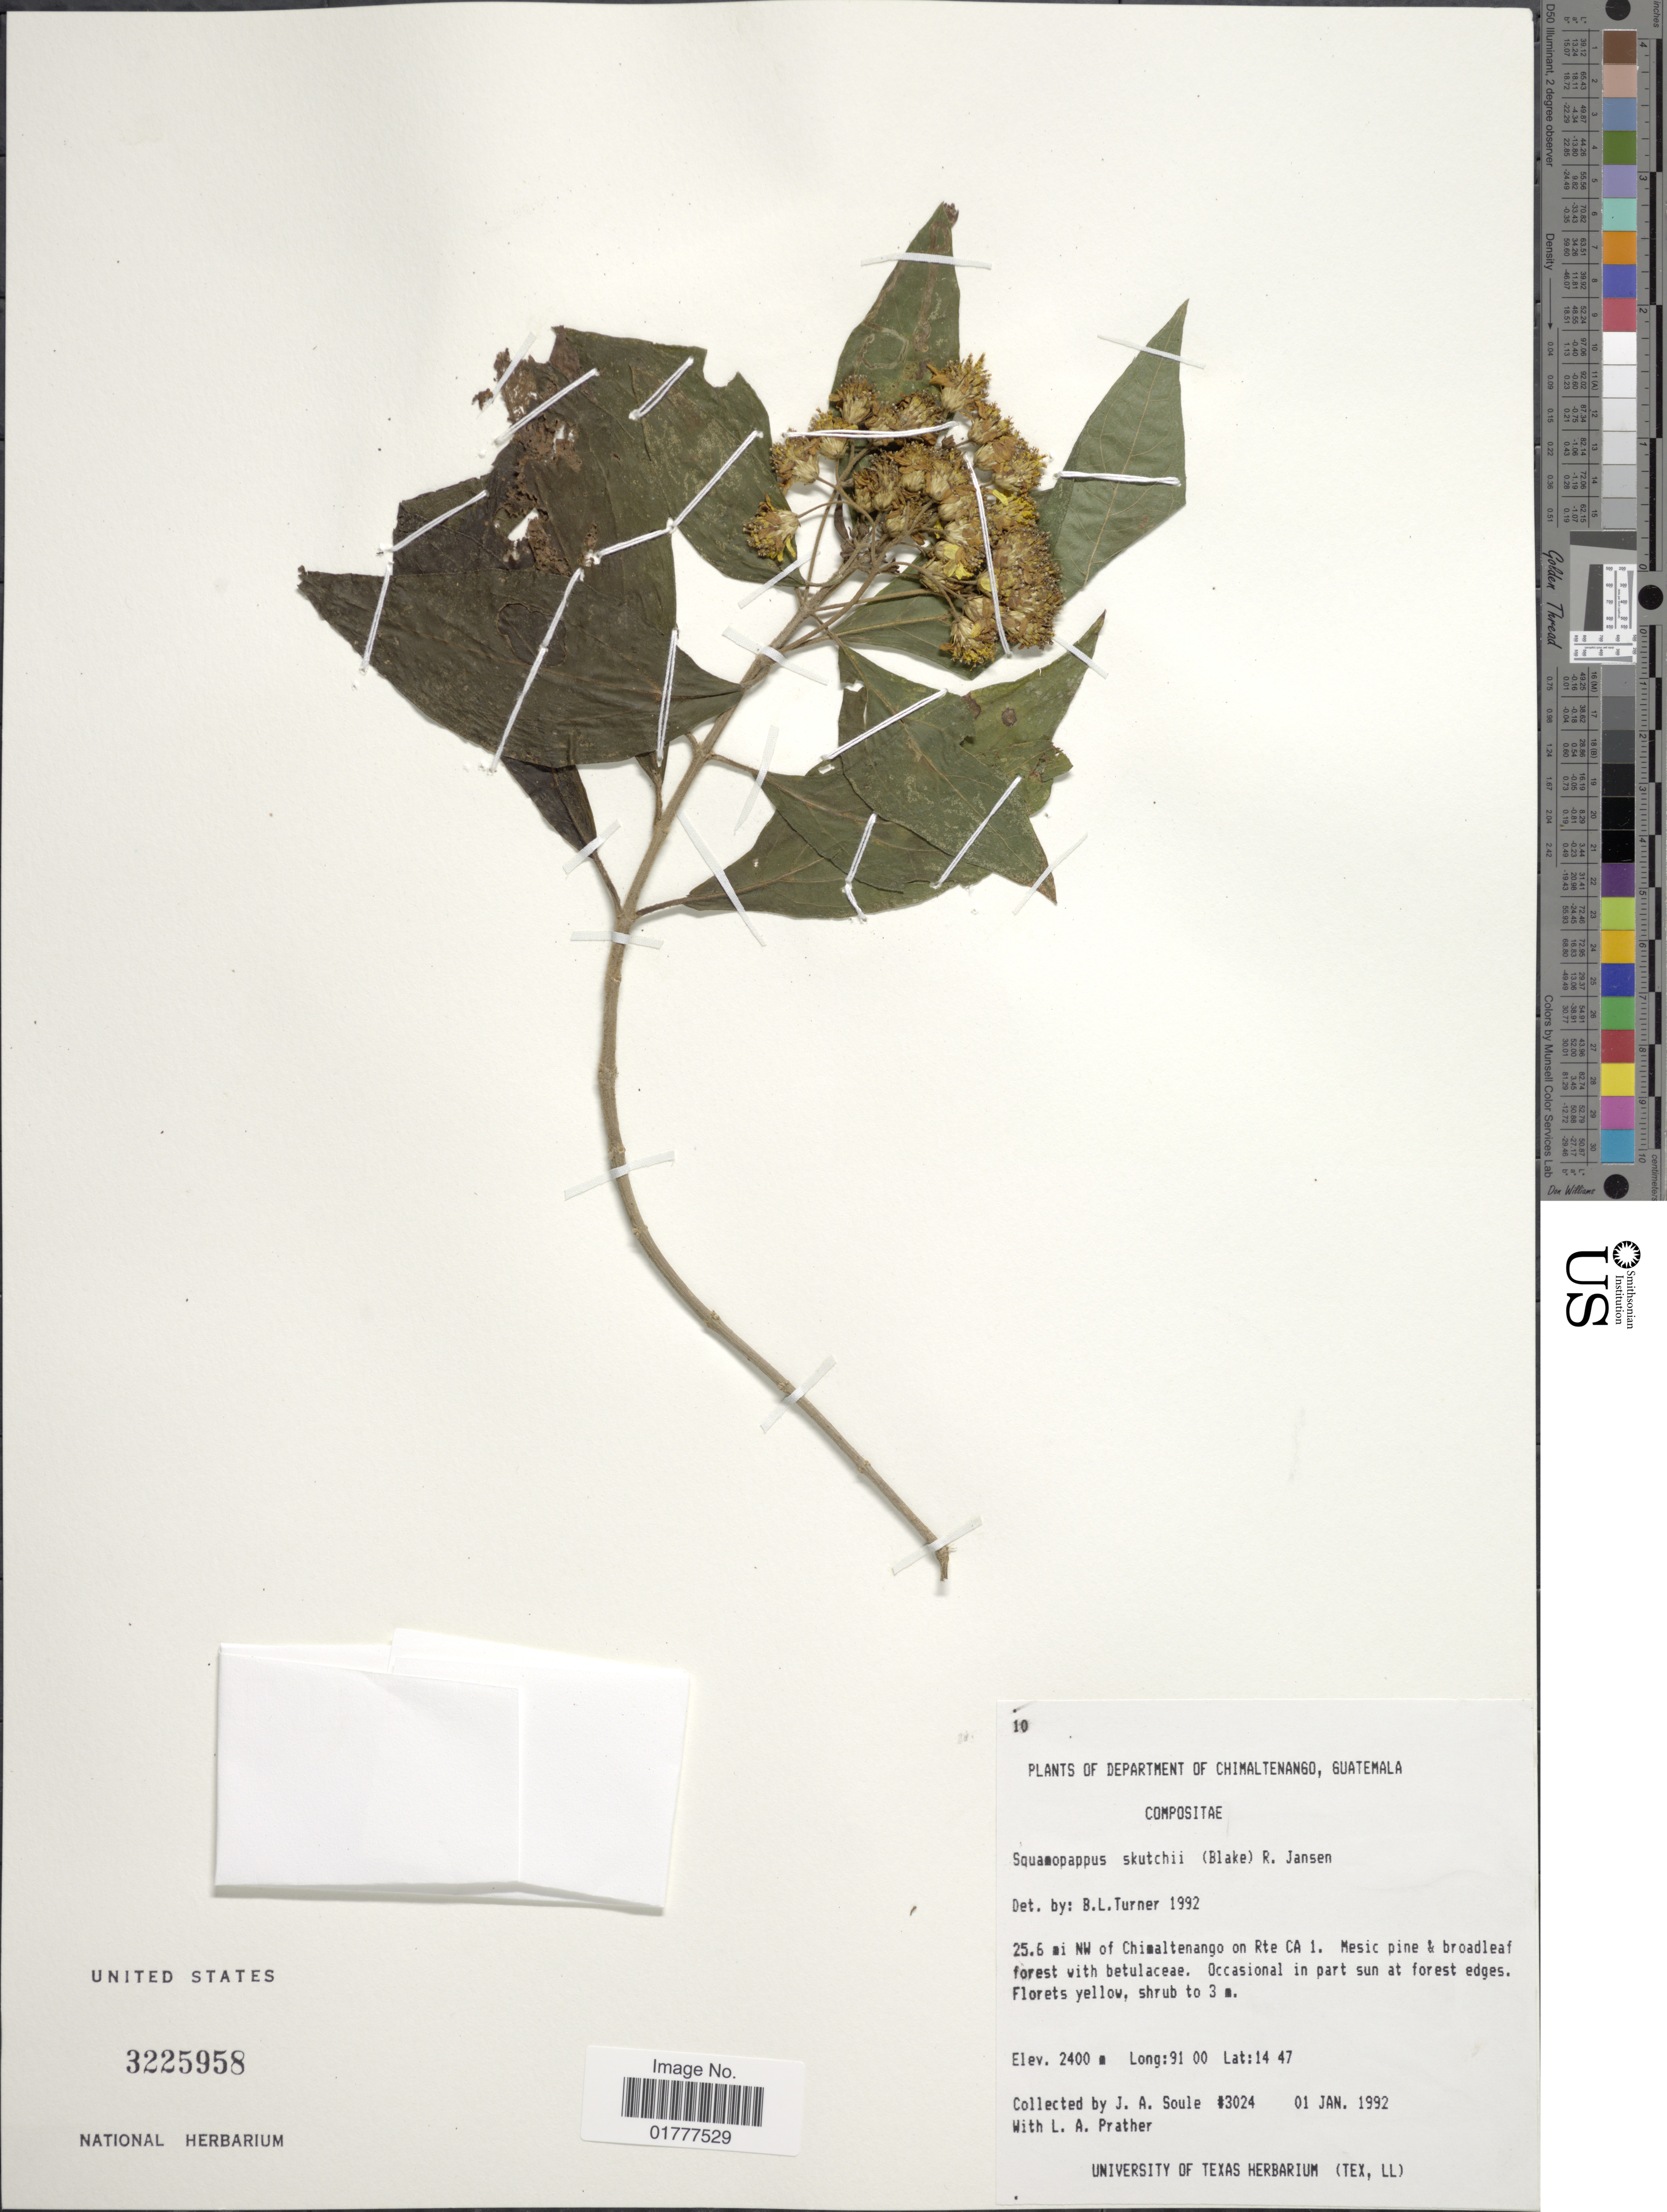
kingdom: Plantae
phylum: Tracheophyta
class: Magnoliopsida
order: Asterales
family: Asteraceae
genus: Podachaenium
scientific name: Podachaenium skutchii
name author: (S.F. Blake) H. Rob.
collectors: J. Soule & L. A. Prather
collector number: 3024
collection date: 1992-01-01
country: Guatemala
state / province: Chimaltenango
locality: Department of Chimaltenago, Guatemala. 25.6 mi NW of Chimaltenango on Rte CA 1.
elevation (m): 2400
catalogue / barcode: US 3225958